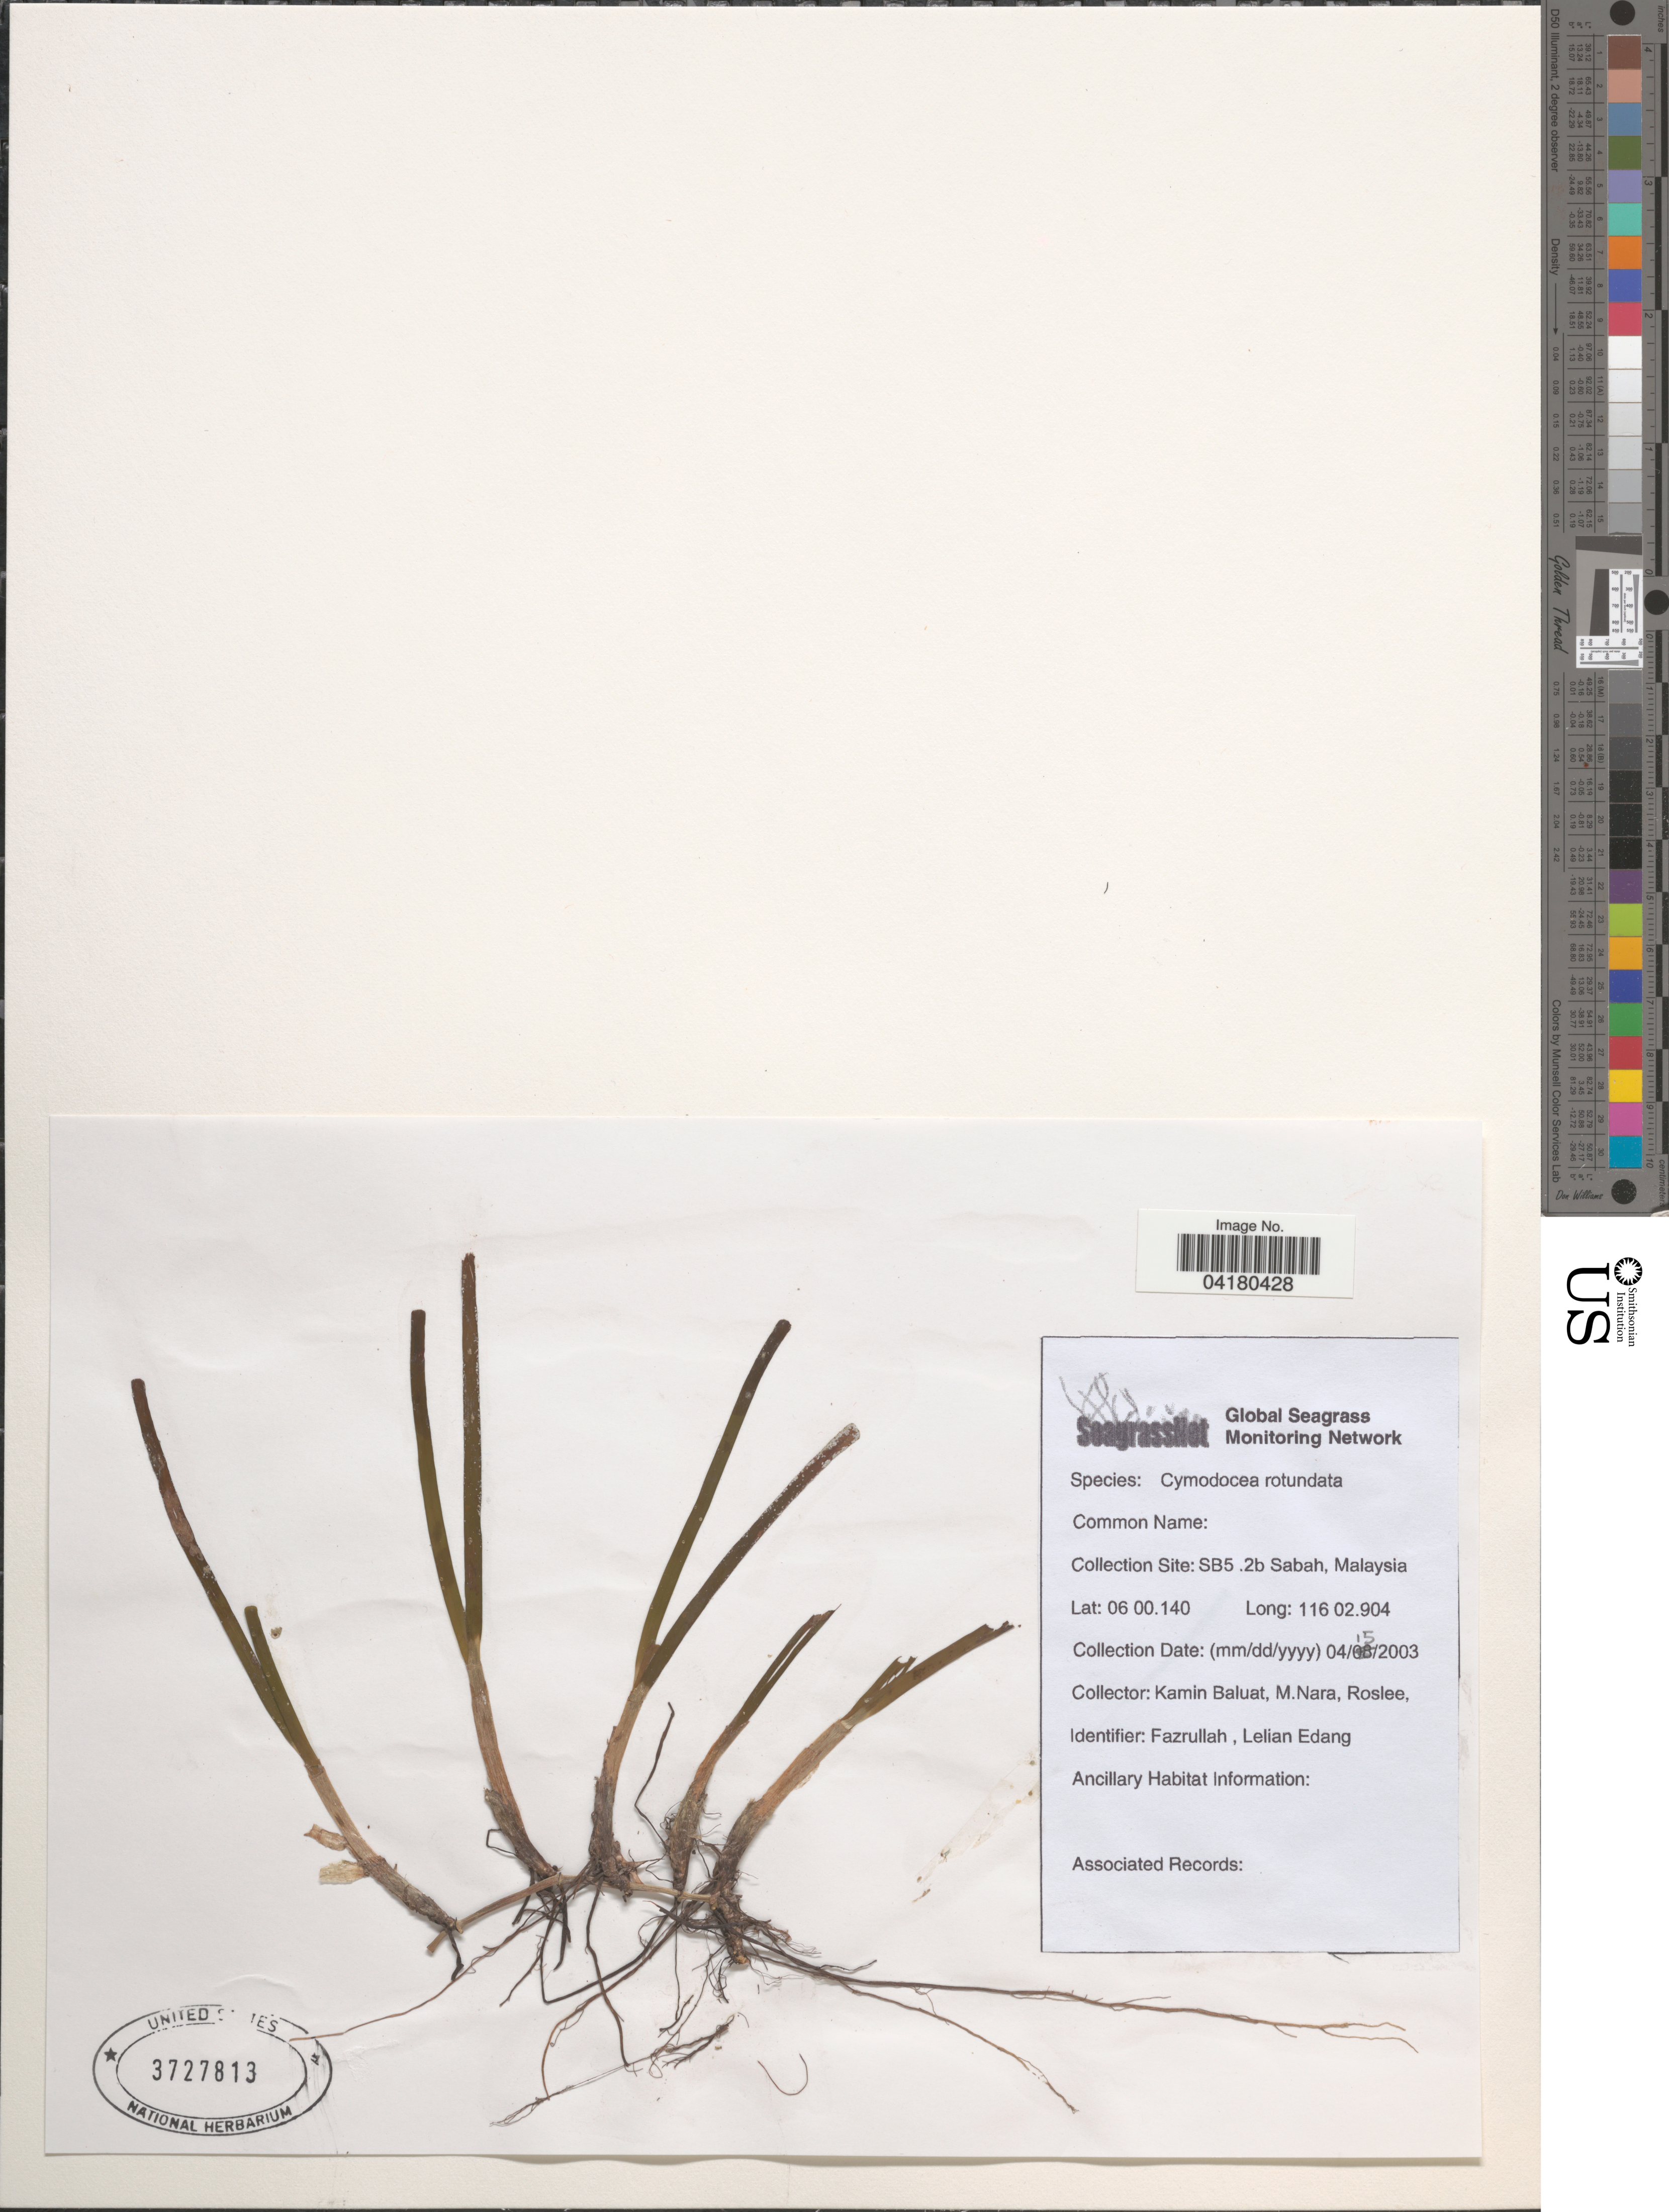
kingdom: Plantae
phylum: Tracheophyta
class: Liliopsida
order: Alismatales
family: Cymodoceaceae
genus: Cymodocea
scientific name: Cymodocea rotundata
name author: Asch. & Schweinf.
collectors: K. Baluat, M. Nara & Roslee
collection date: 2003-04-15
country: Malaysia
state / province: Sabah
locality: Collection Site: SB5 .2b.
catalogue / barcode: US 3727813